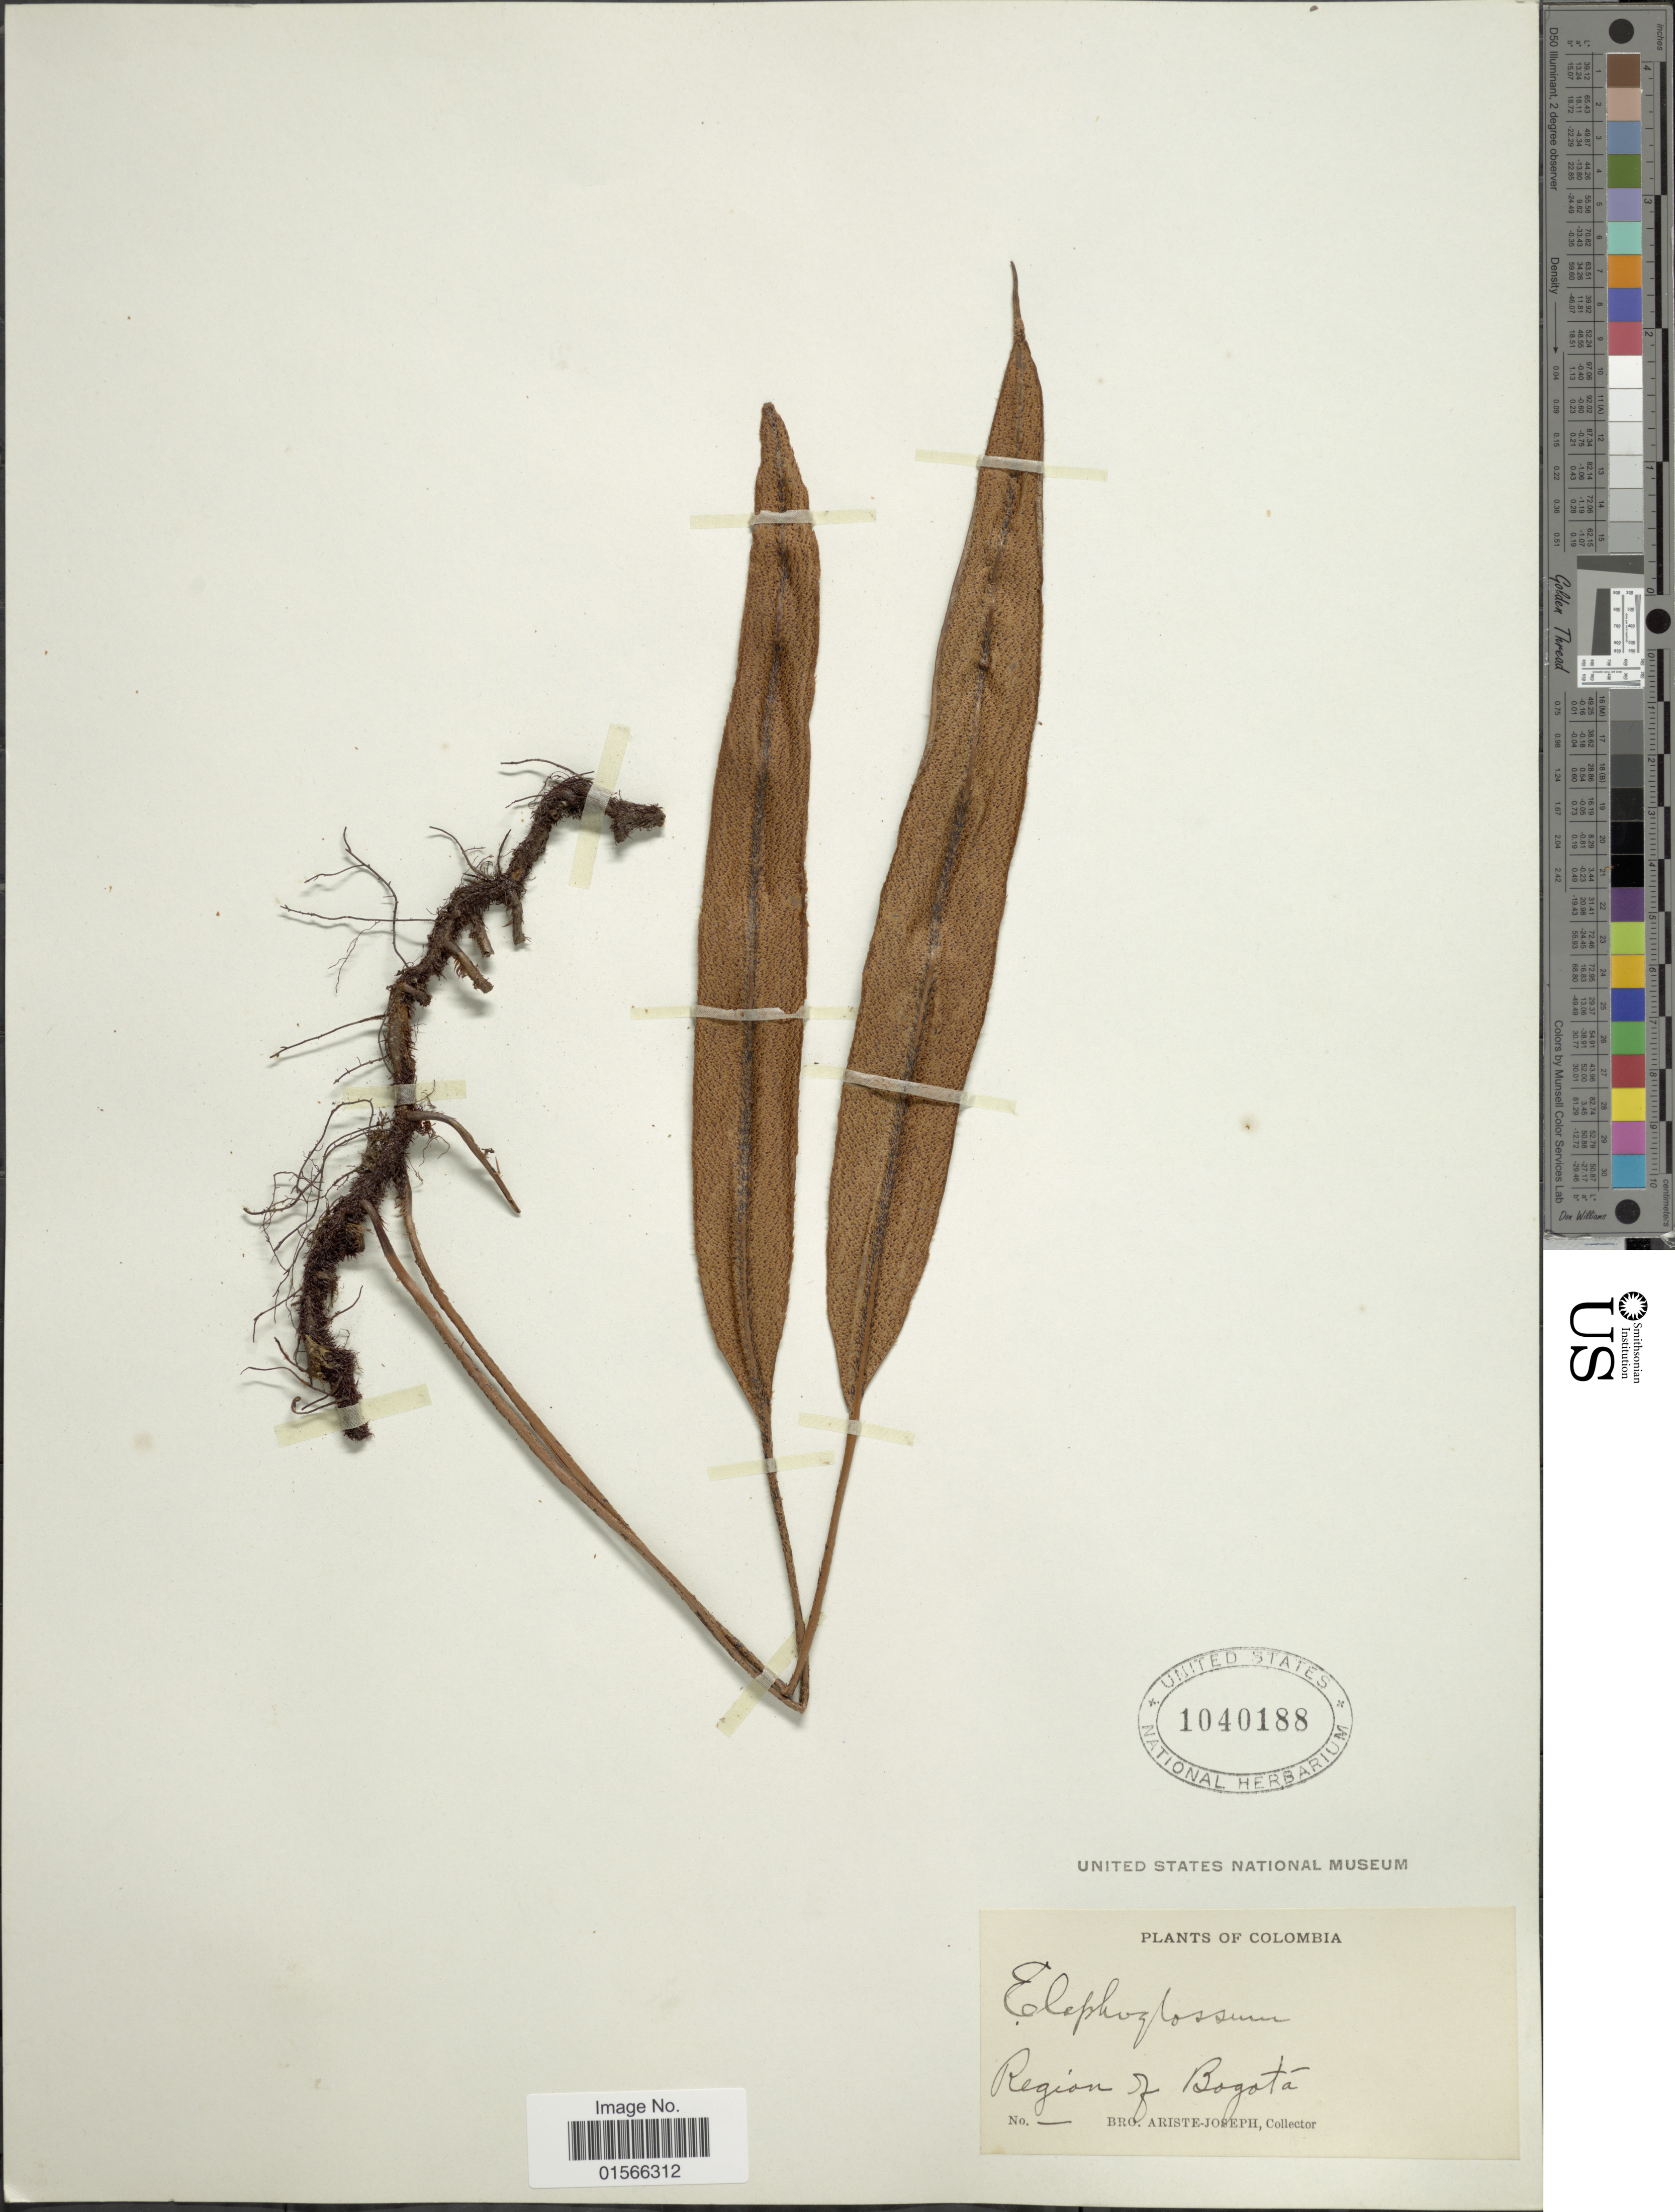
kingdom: Plantae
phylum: Tracheophyta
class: Polypodiopsida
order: Polypodiales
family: Dryopteridaceae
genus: Elaphoglossum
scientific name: Elaphoglossum cuspidatum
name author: (Willd.) T. Moore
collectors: Bro. Ariste-Joseph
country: Colombia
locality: Region of Bogatá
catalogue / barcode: US 1040188